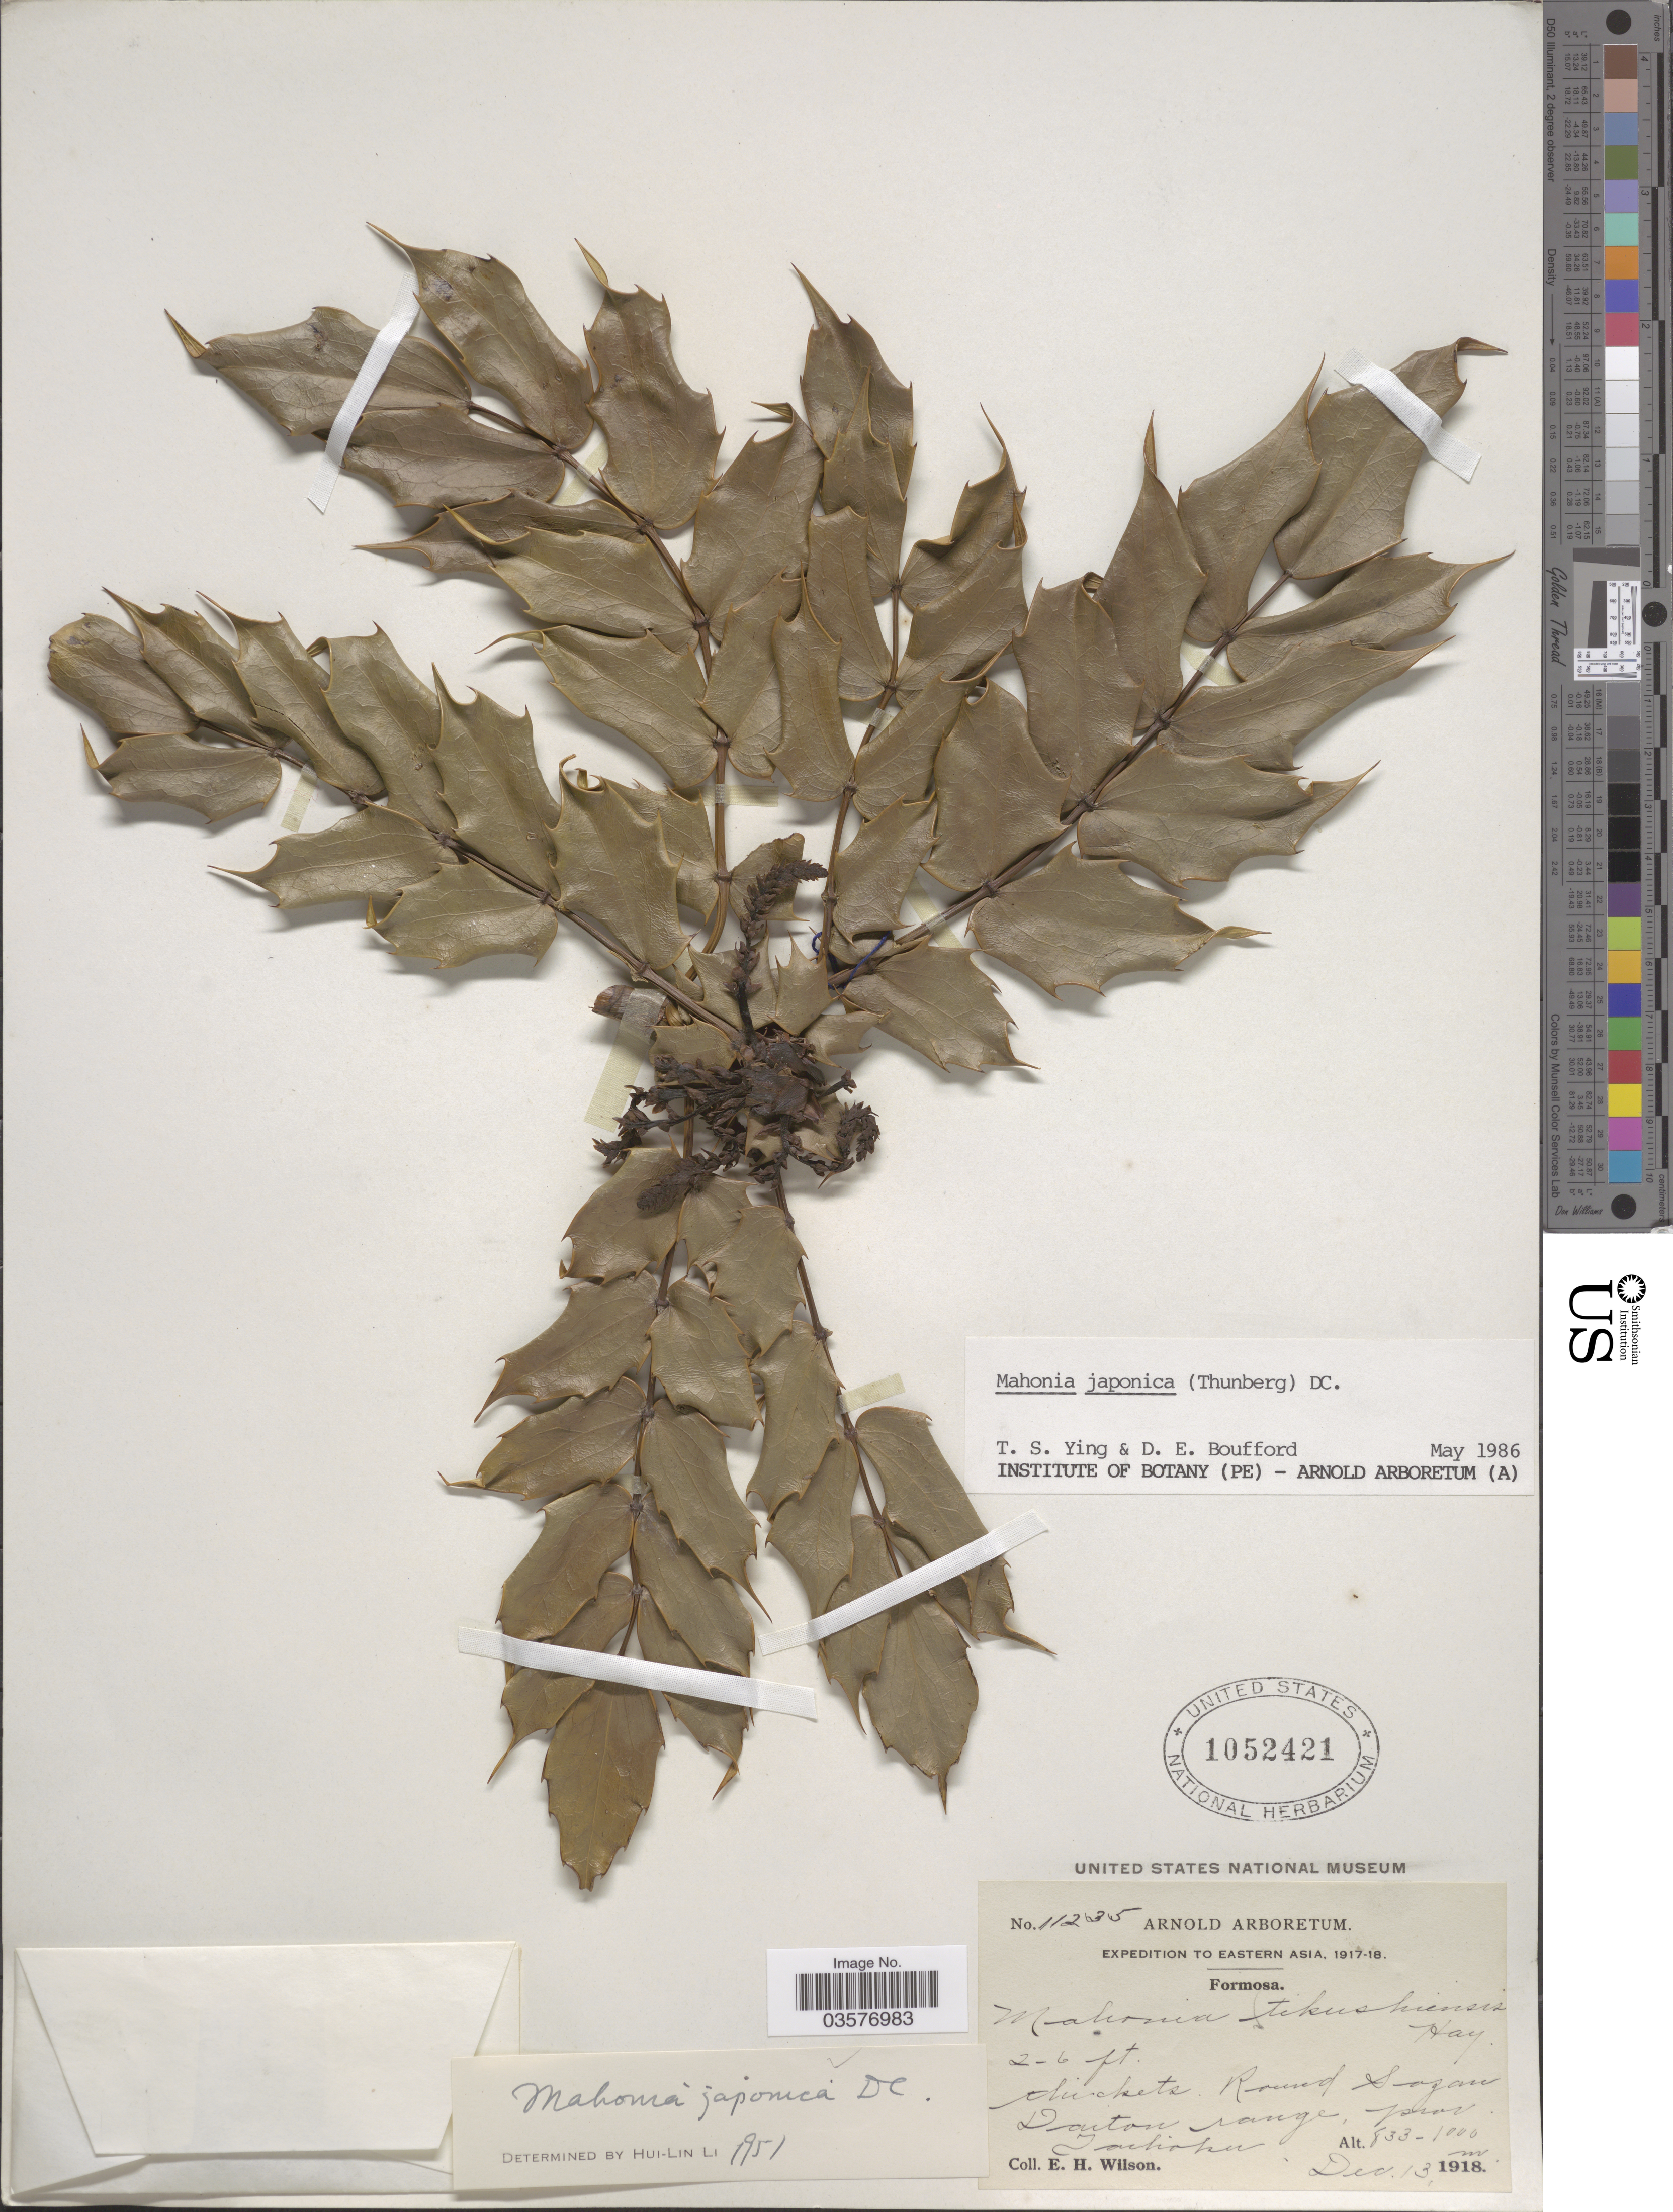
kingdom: Plantae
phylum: Tracheophyta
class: Magnoliopsida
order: Ranunculales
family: Berberidaceae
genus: Mahonia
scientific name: Mahonia japonica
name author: (Thunb.) DC.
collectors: E. Wilson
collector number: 11235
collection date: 1918-12-13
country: Taiwan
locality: Eastern Asia. Formosa. Round Sozan Daiton range, Prov. Taihoku.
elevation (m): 833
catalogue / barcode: US 1052421